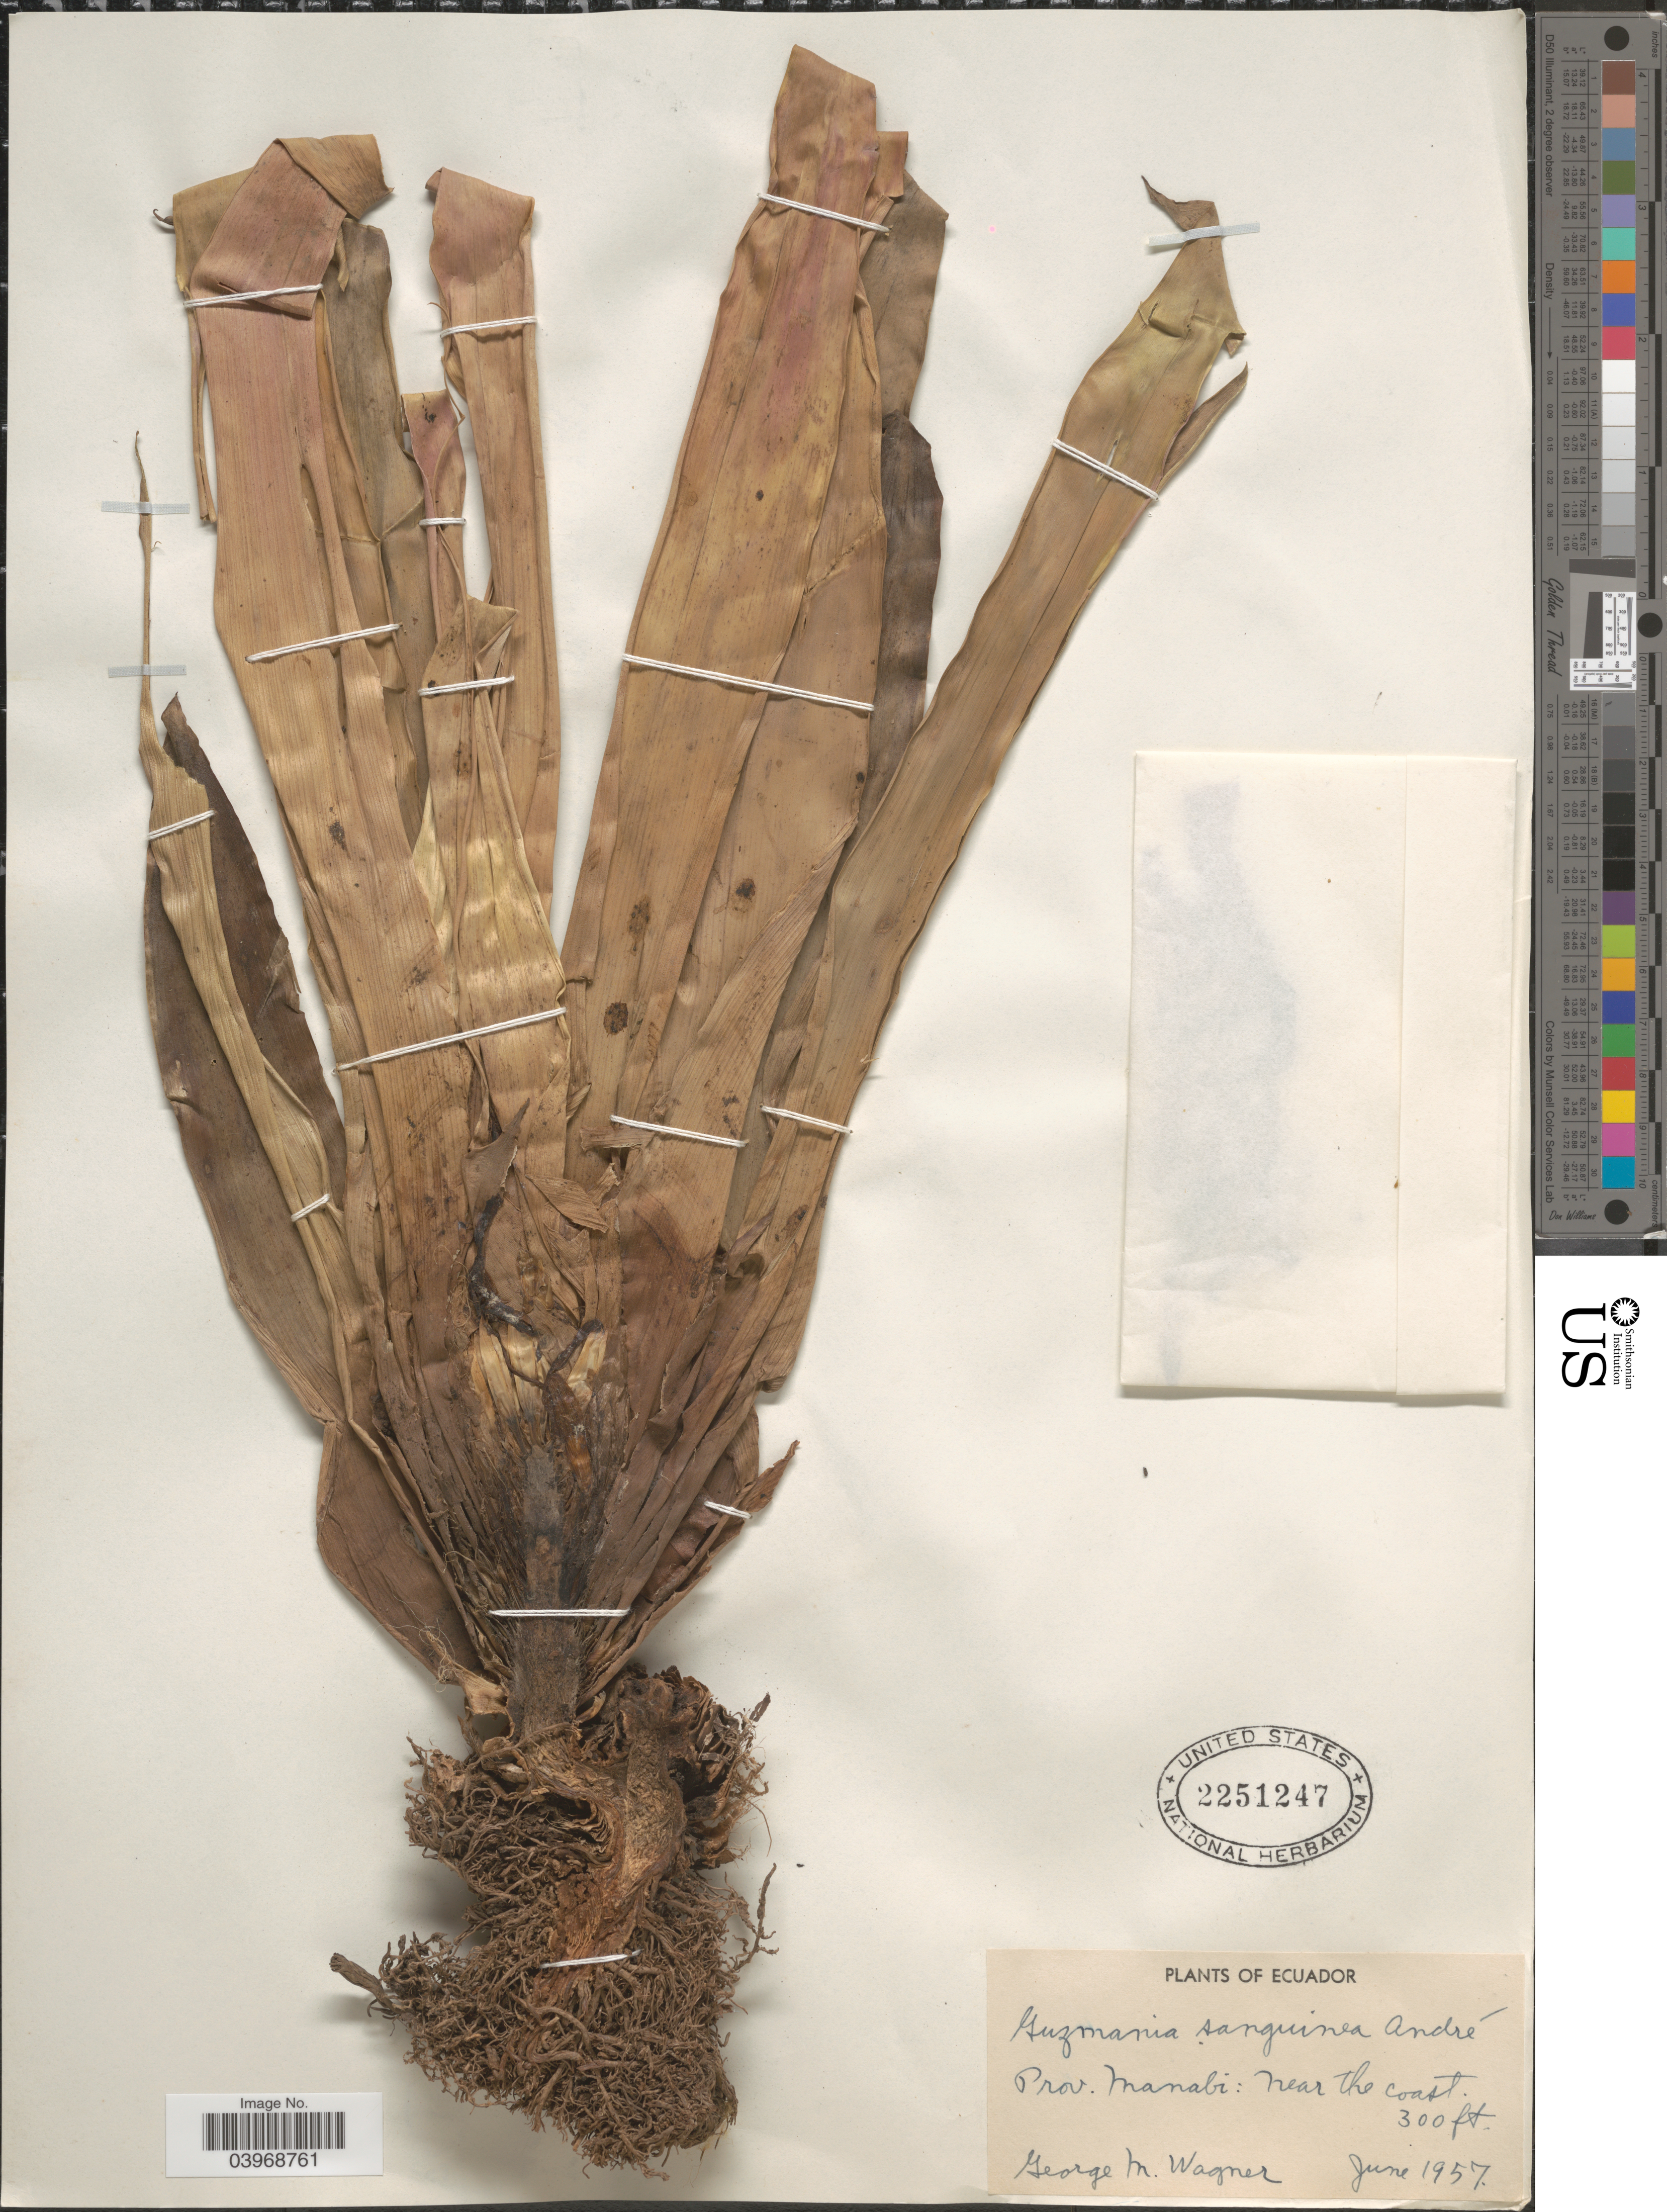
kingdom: Plantae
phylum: Tracheophyta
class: Liliopsida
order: Poales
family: Bromeliaceae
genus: Guzmania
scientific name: Guzmania sanguinea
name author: (André) André ex Mez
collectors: G. Wagner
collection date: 1957-06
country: Ecuador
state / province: Manabí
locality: Near the coast.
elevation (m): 91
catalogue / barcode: US 2251247